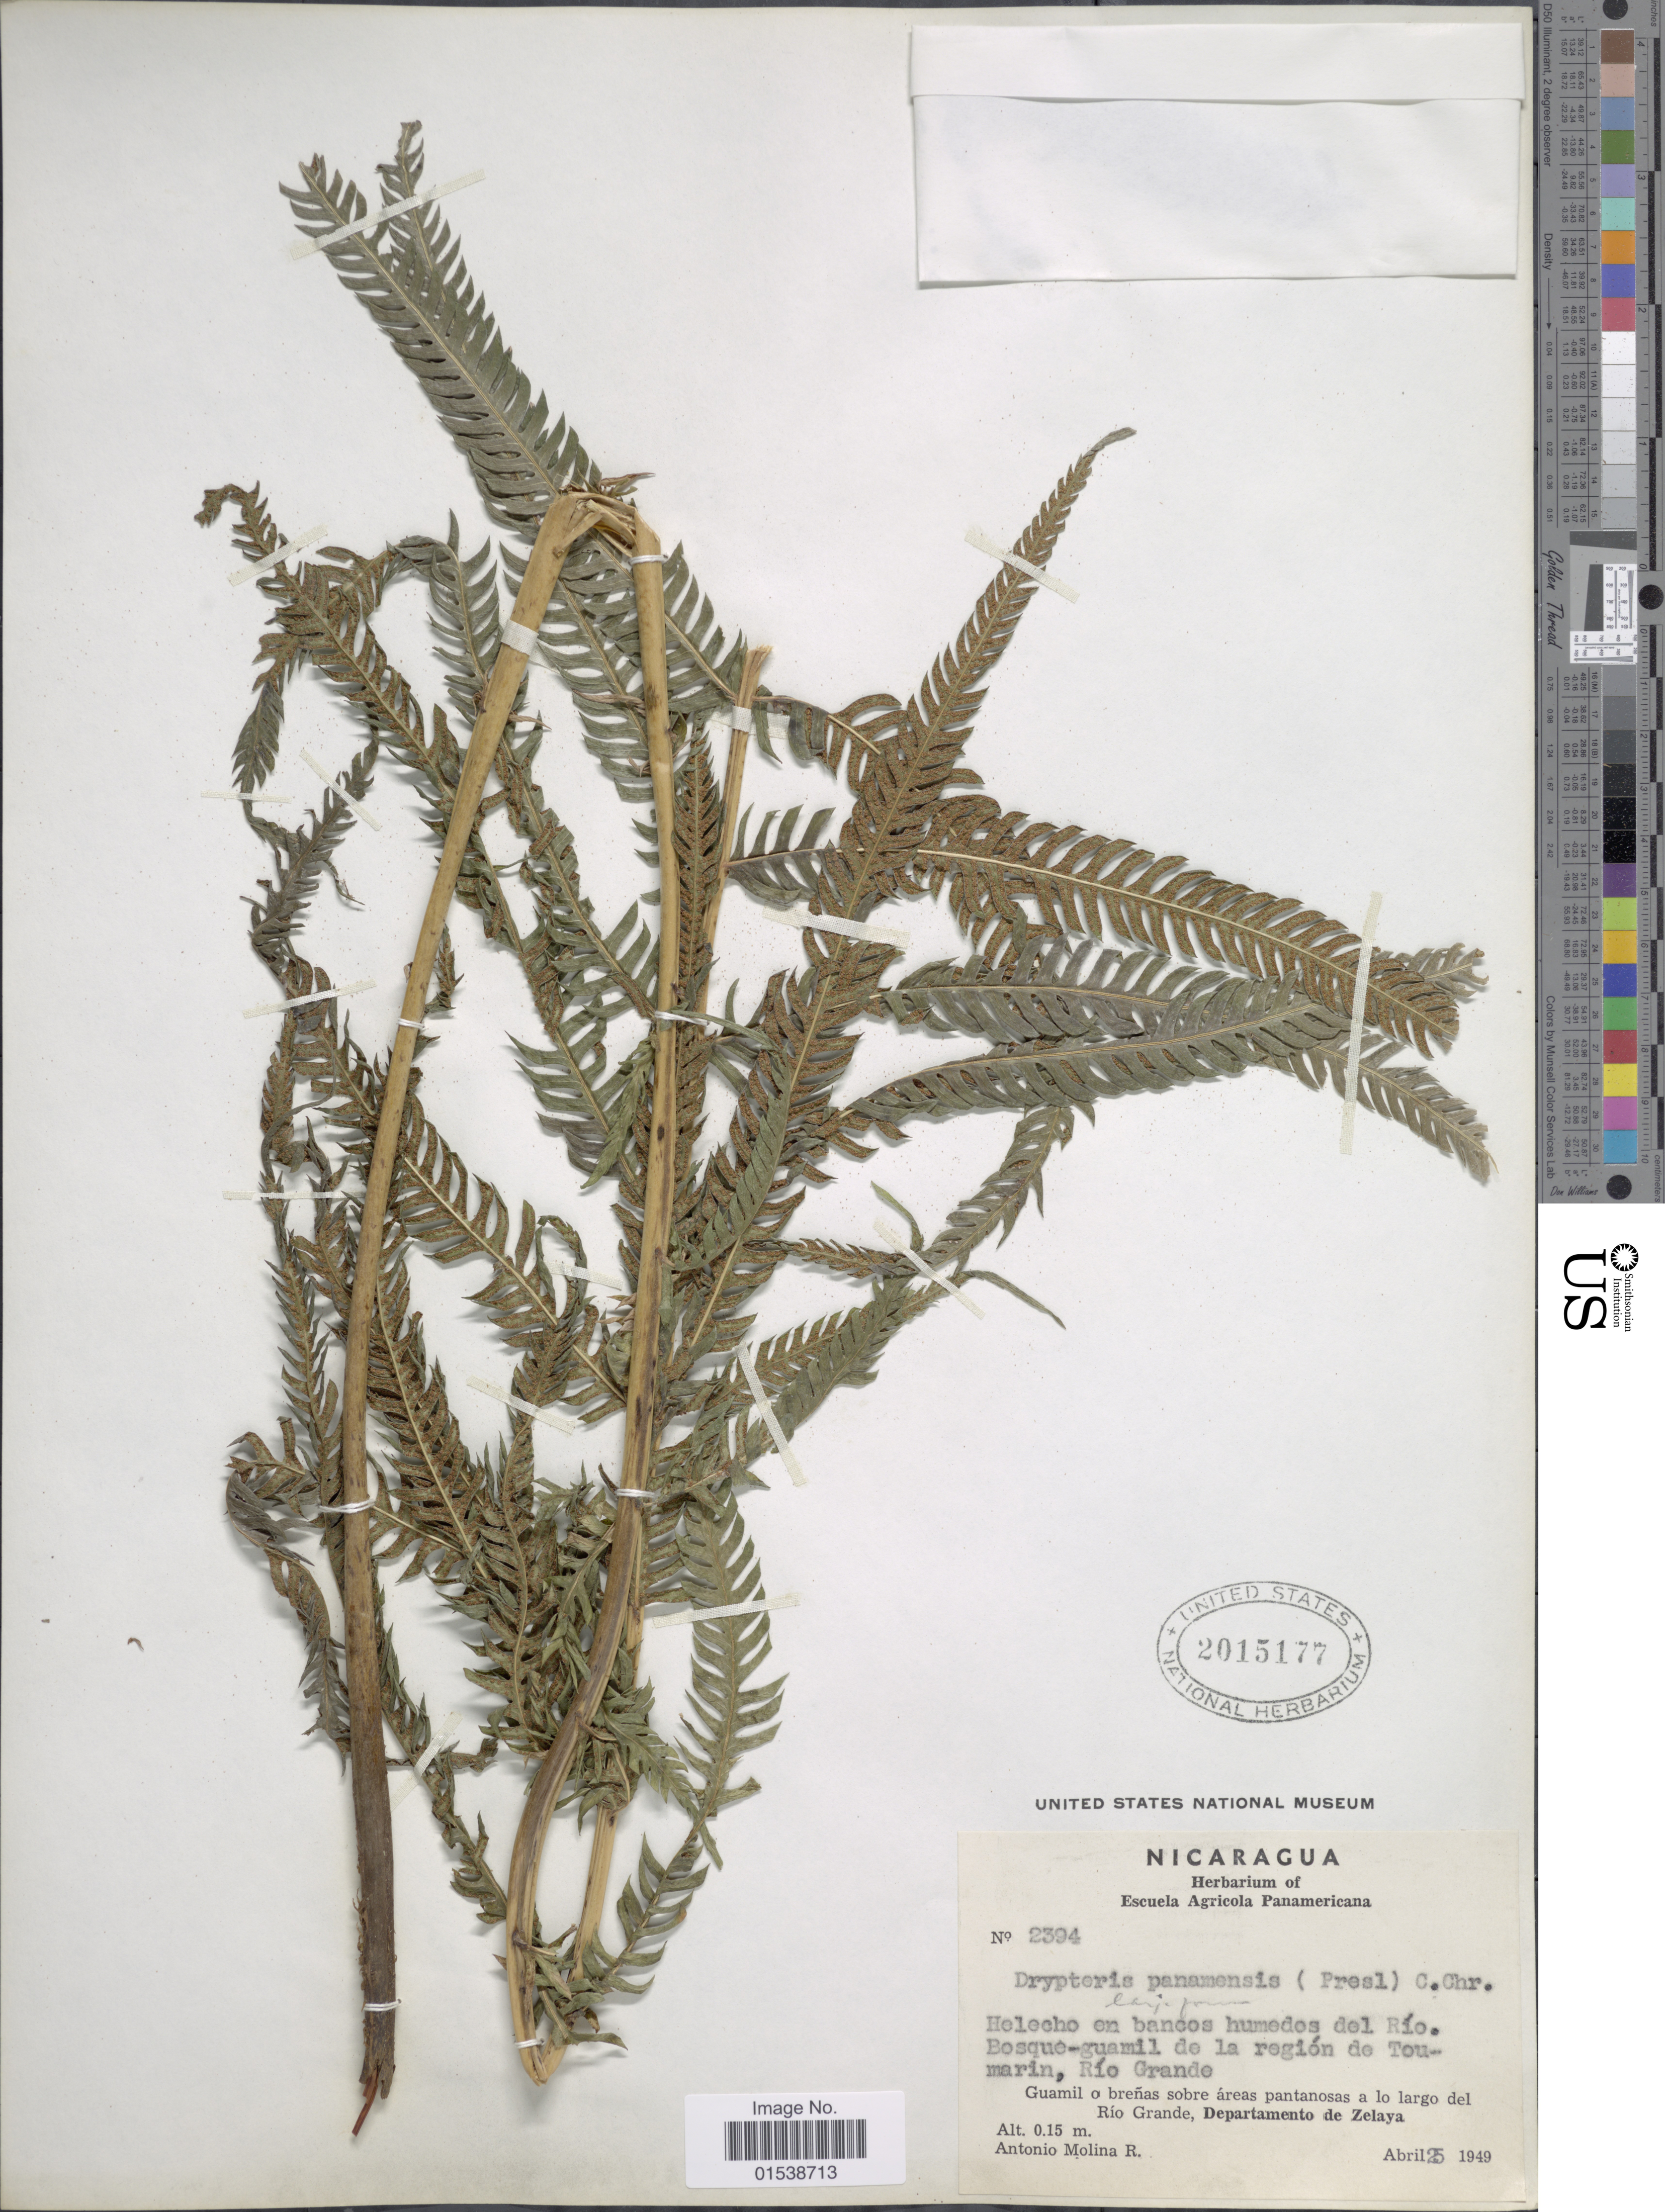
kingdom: Plantae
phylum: Tracheophyta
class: Polypodiopsida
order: Polypodiales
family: Thelypteridaceae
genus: Amauropelta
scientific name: Amauropelta resinifera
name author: (Desv.) Pic. Serm.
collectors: A. Molina R.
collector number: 2394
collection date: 1949-04-25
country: Nicaragua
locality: Helecho en bancos humedos del Rio Bosque-guamil de la region de Toumarin, Rio Grande, Guamil o brenas sobre areas pantanosas a lo largo del Rio Grande, Departamento de Zelaya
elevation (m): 0.15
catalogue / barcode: US 2015177